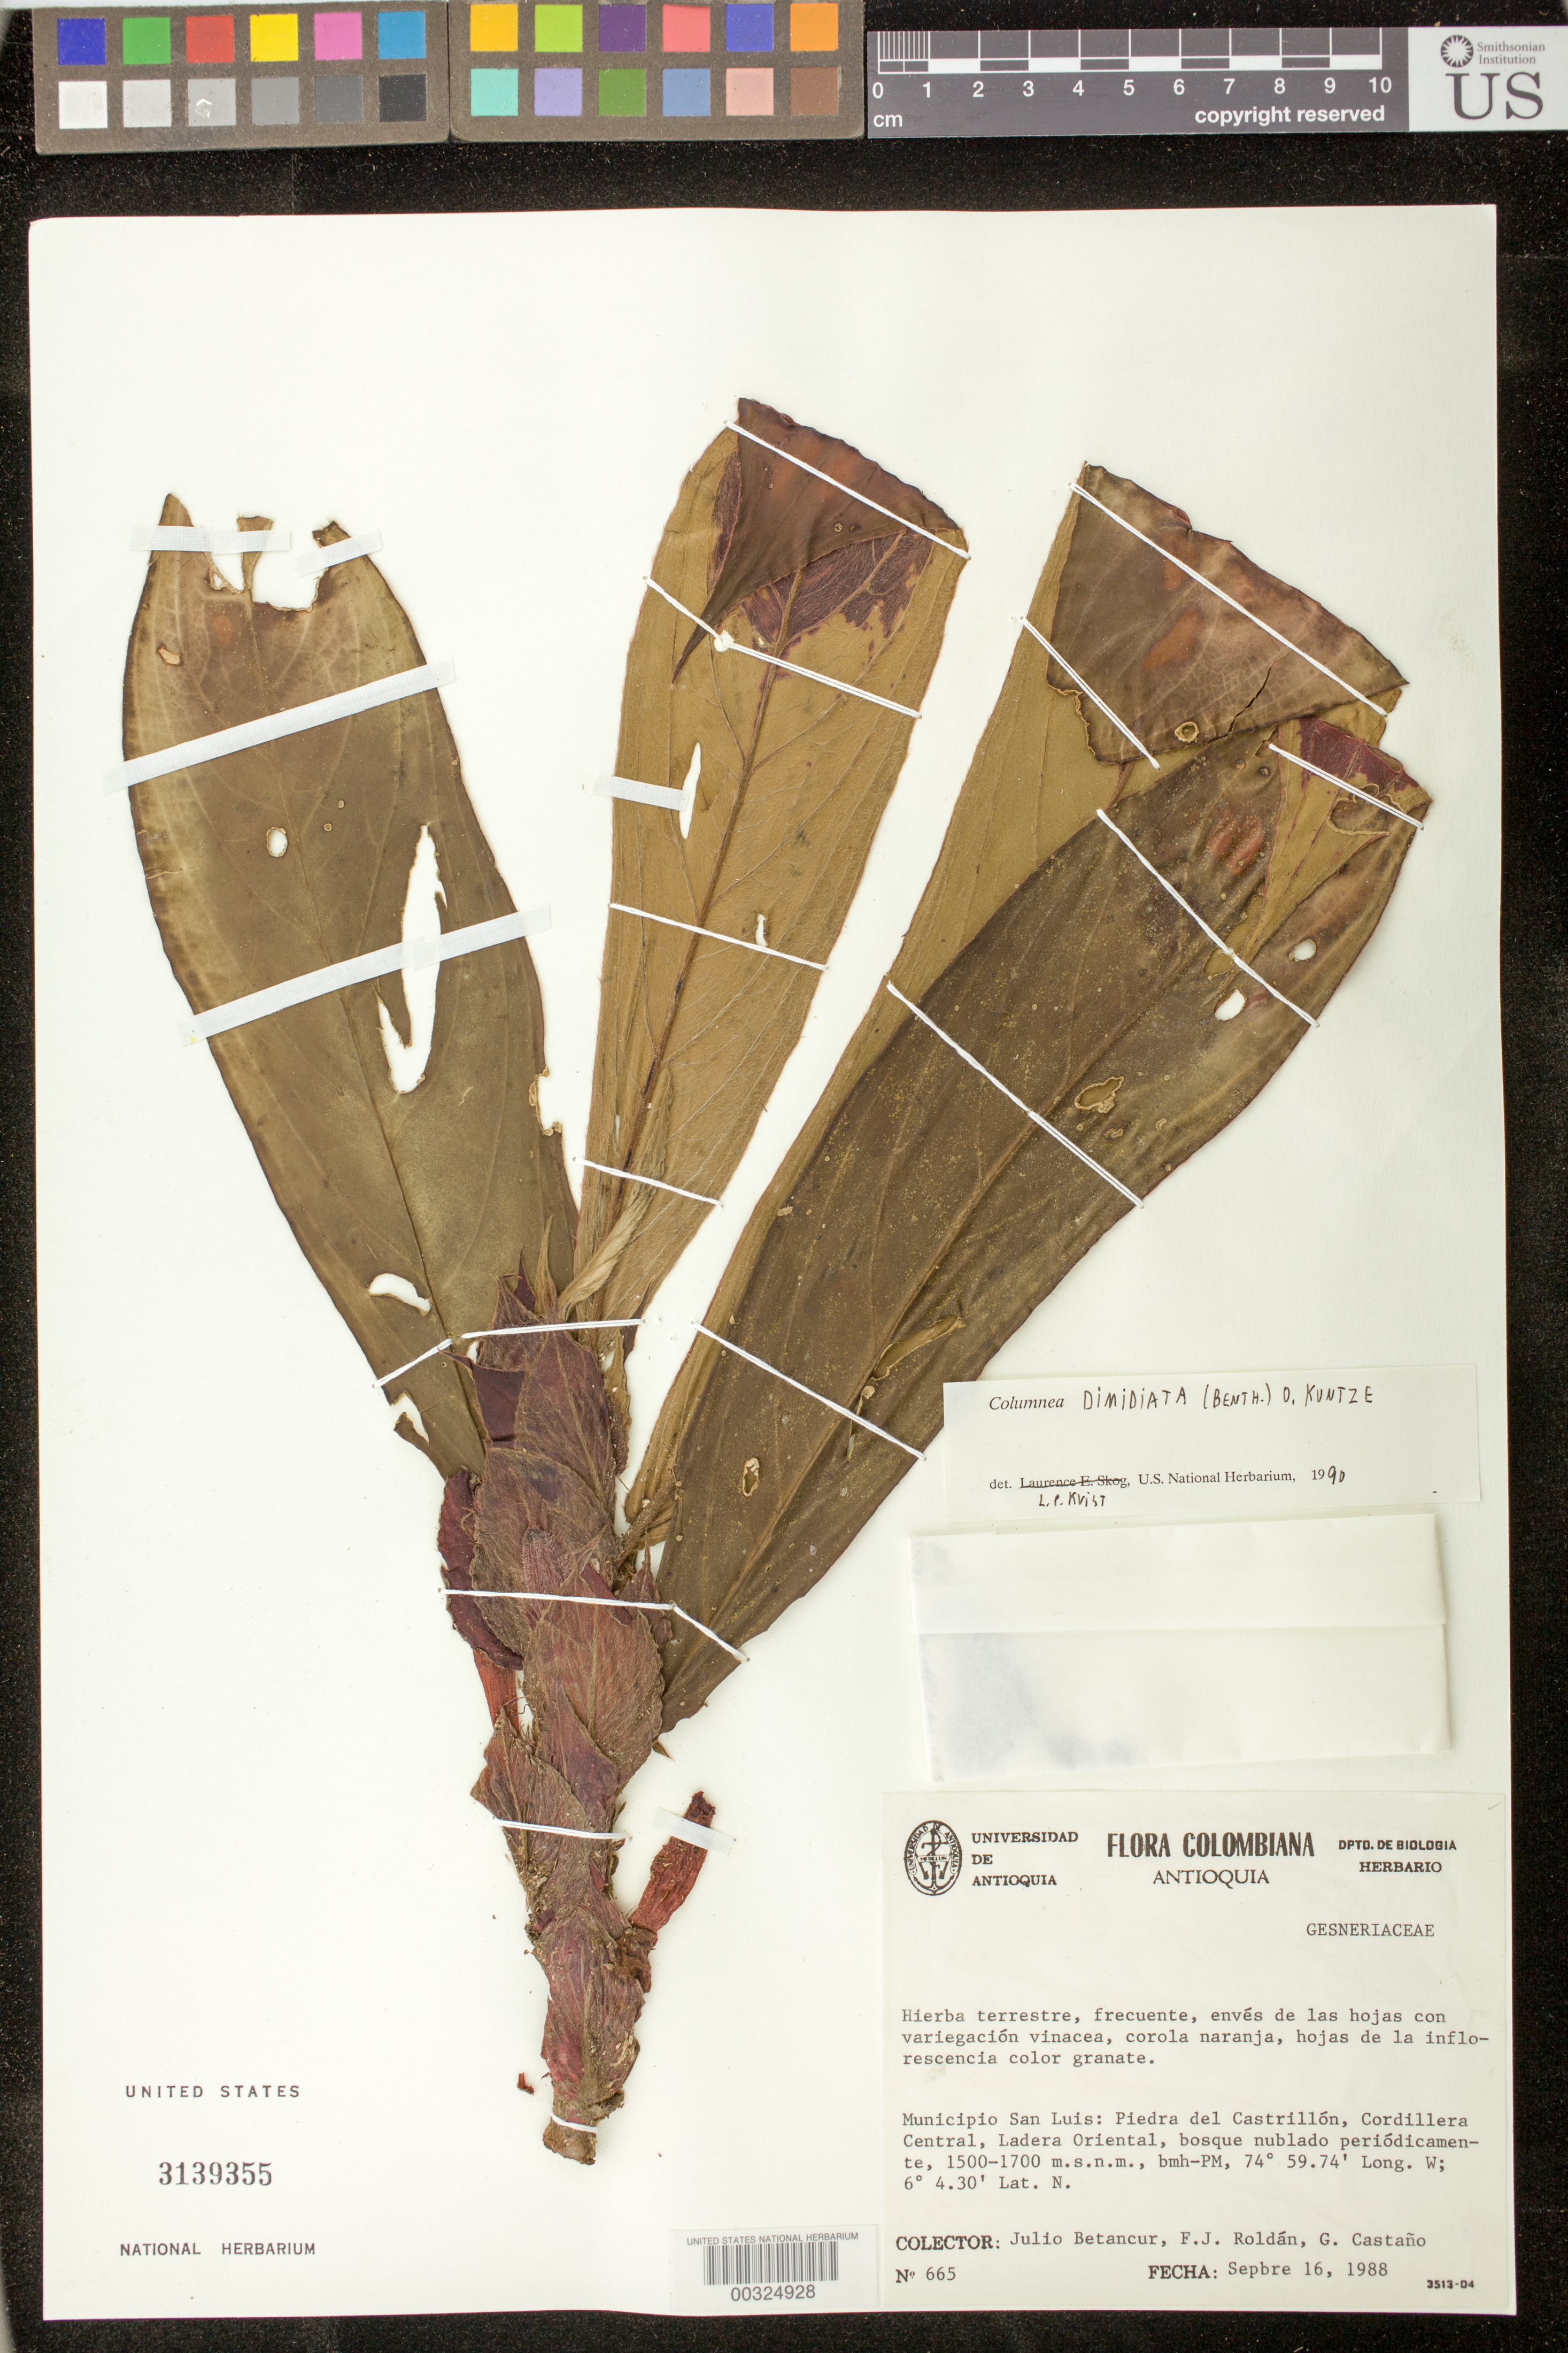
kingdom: Plantae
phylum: Tracheophyta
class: Magnoliopsida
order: Lamiales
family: Gesneriaceae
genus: Columnea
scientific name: Columnea dimidiata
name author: (Benth.) Kuntze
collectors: J. C. Betancur, F. J. Roldán & G. Gastano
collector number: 665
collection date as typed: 16 Sep 1988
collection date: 1988-09-16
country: Colombia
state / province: Antioquia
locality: Mun. of San Luis, Piedra del Castrillon, Cordillera Central, eastern slope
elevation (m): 1500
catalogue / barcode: US 3139355